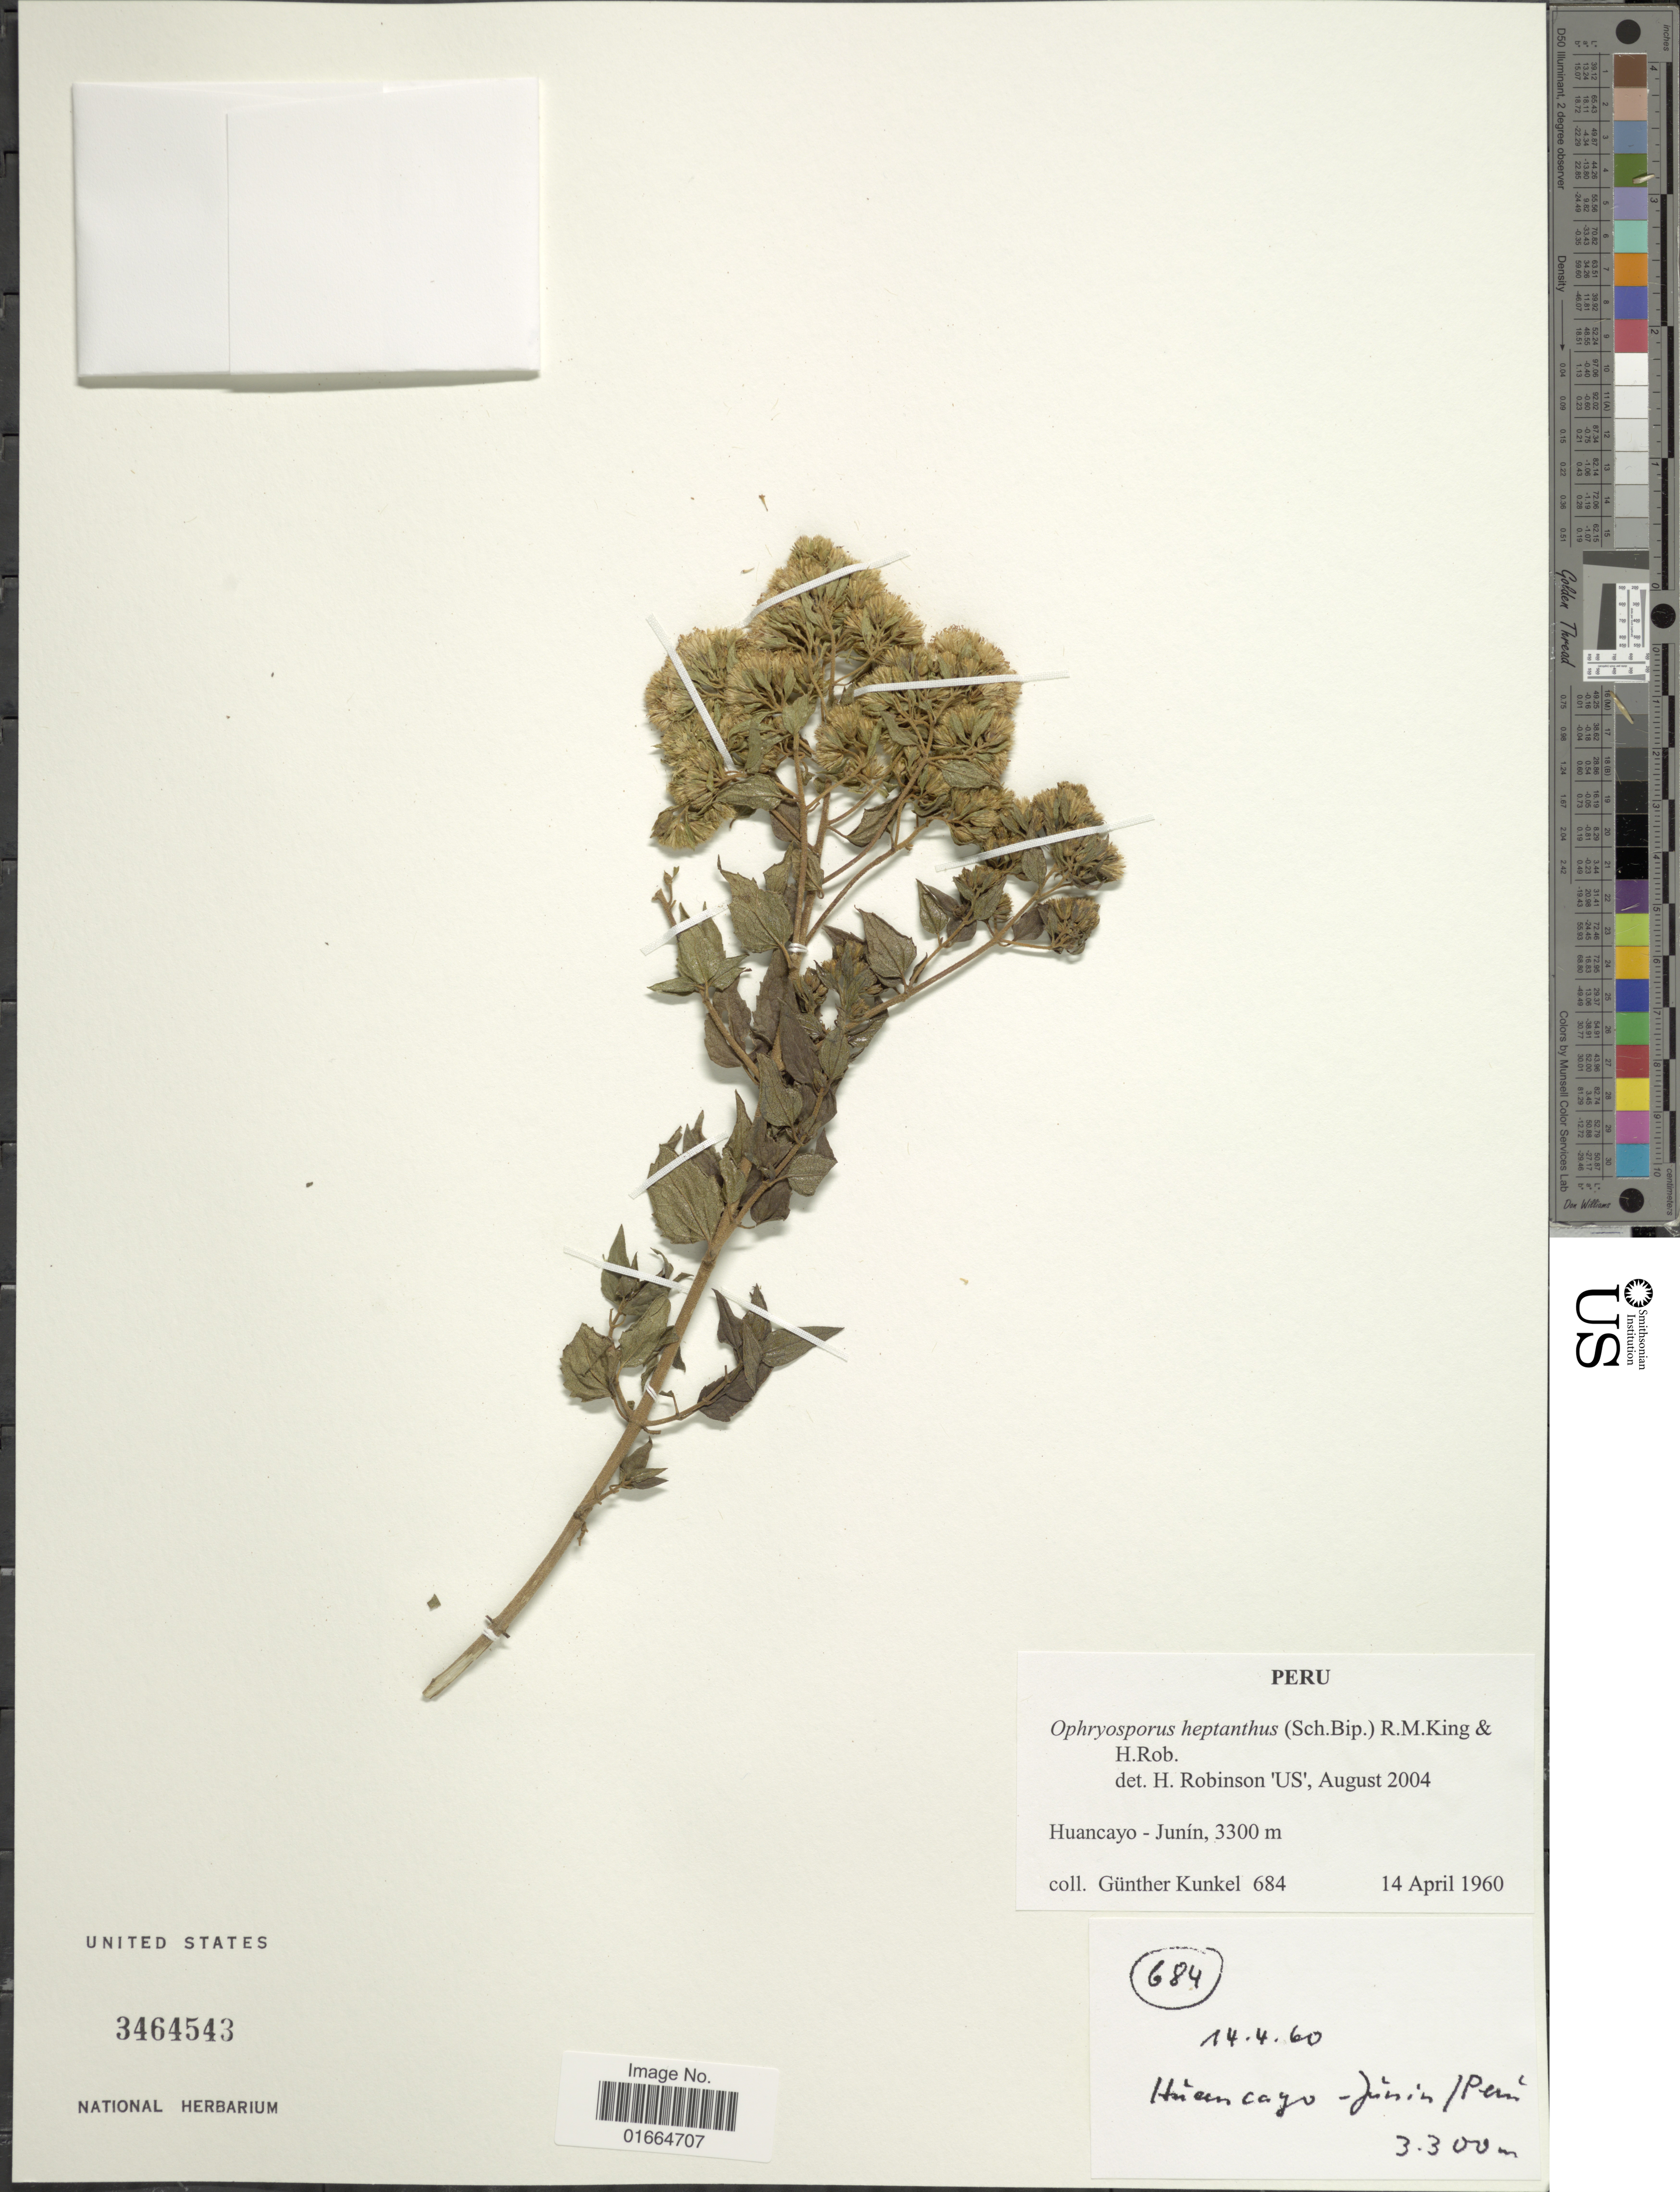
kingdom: Plantae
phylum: Tracheophyta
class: Magnoliopsida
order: Asterales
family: Asteraceae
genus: Ophryosporus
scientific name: Ophryosporus heptanthus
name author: (Sch. Bip. ex Wedd.) R.M. King & H. Rob.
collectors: G. Kunkel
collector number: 684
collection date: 1960-04-14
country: Peru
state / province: Junín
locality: Huancayo, Junin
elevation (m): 3300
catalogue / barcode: US 3464543